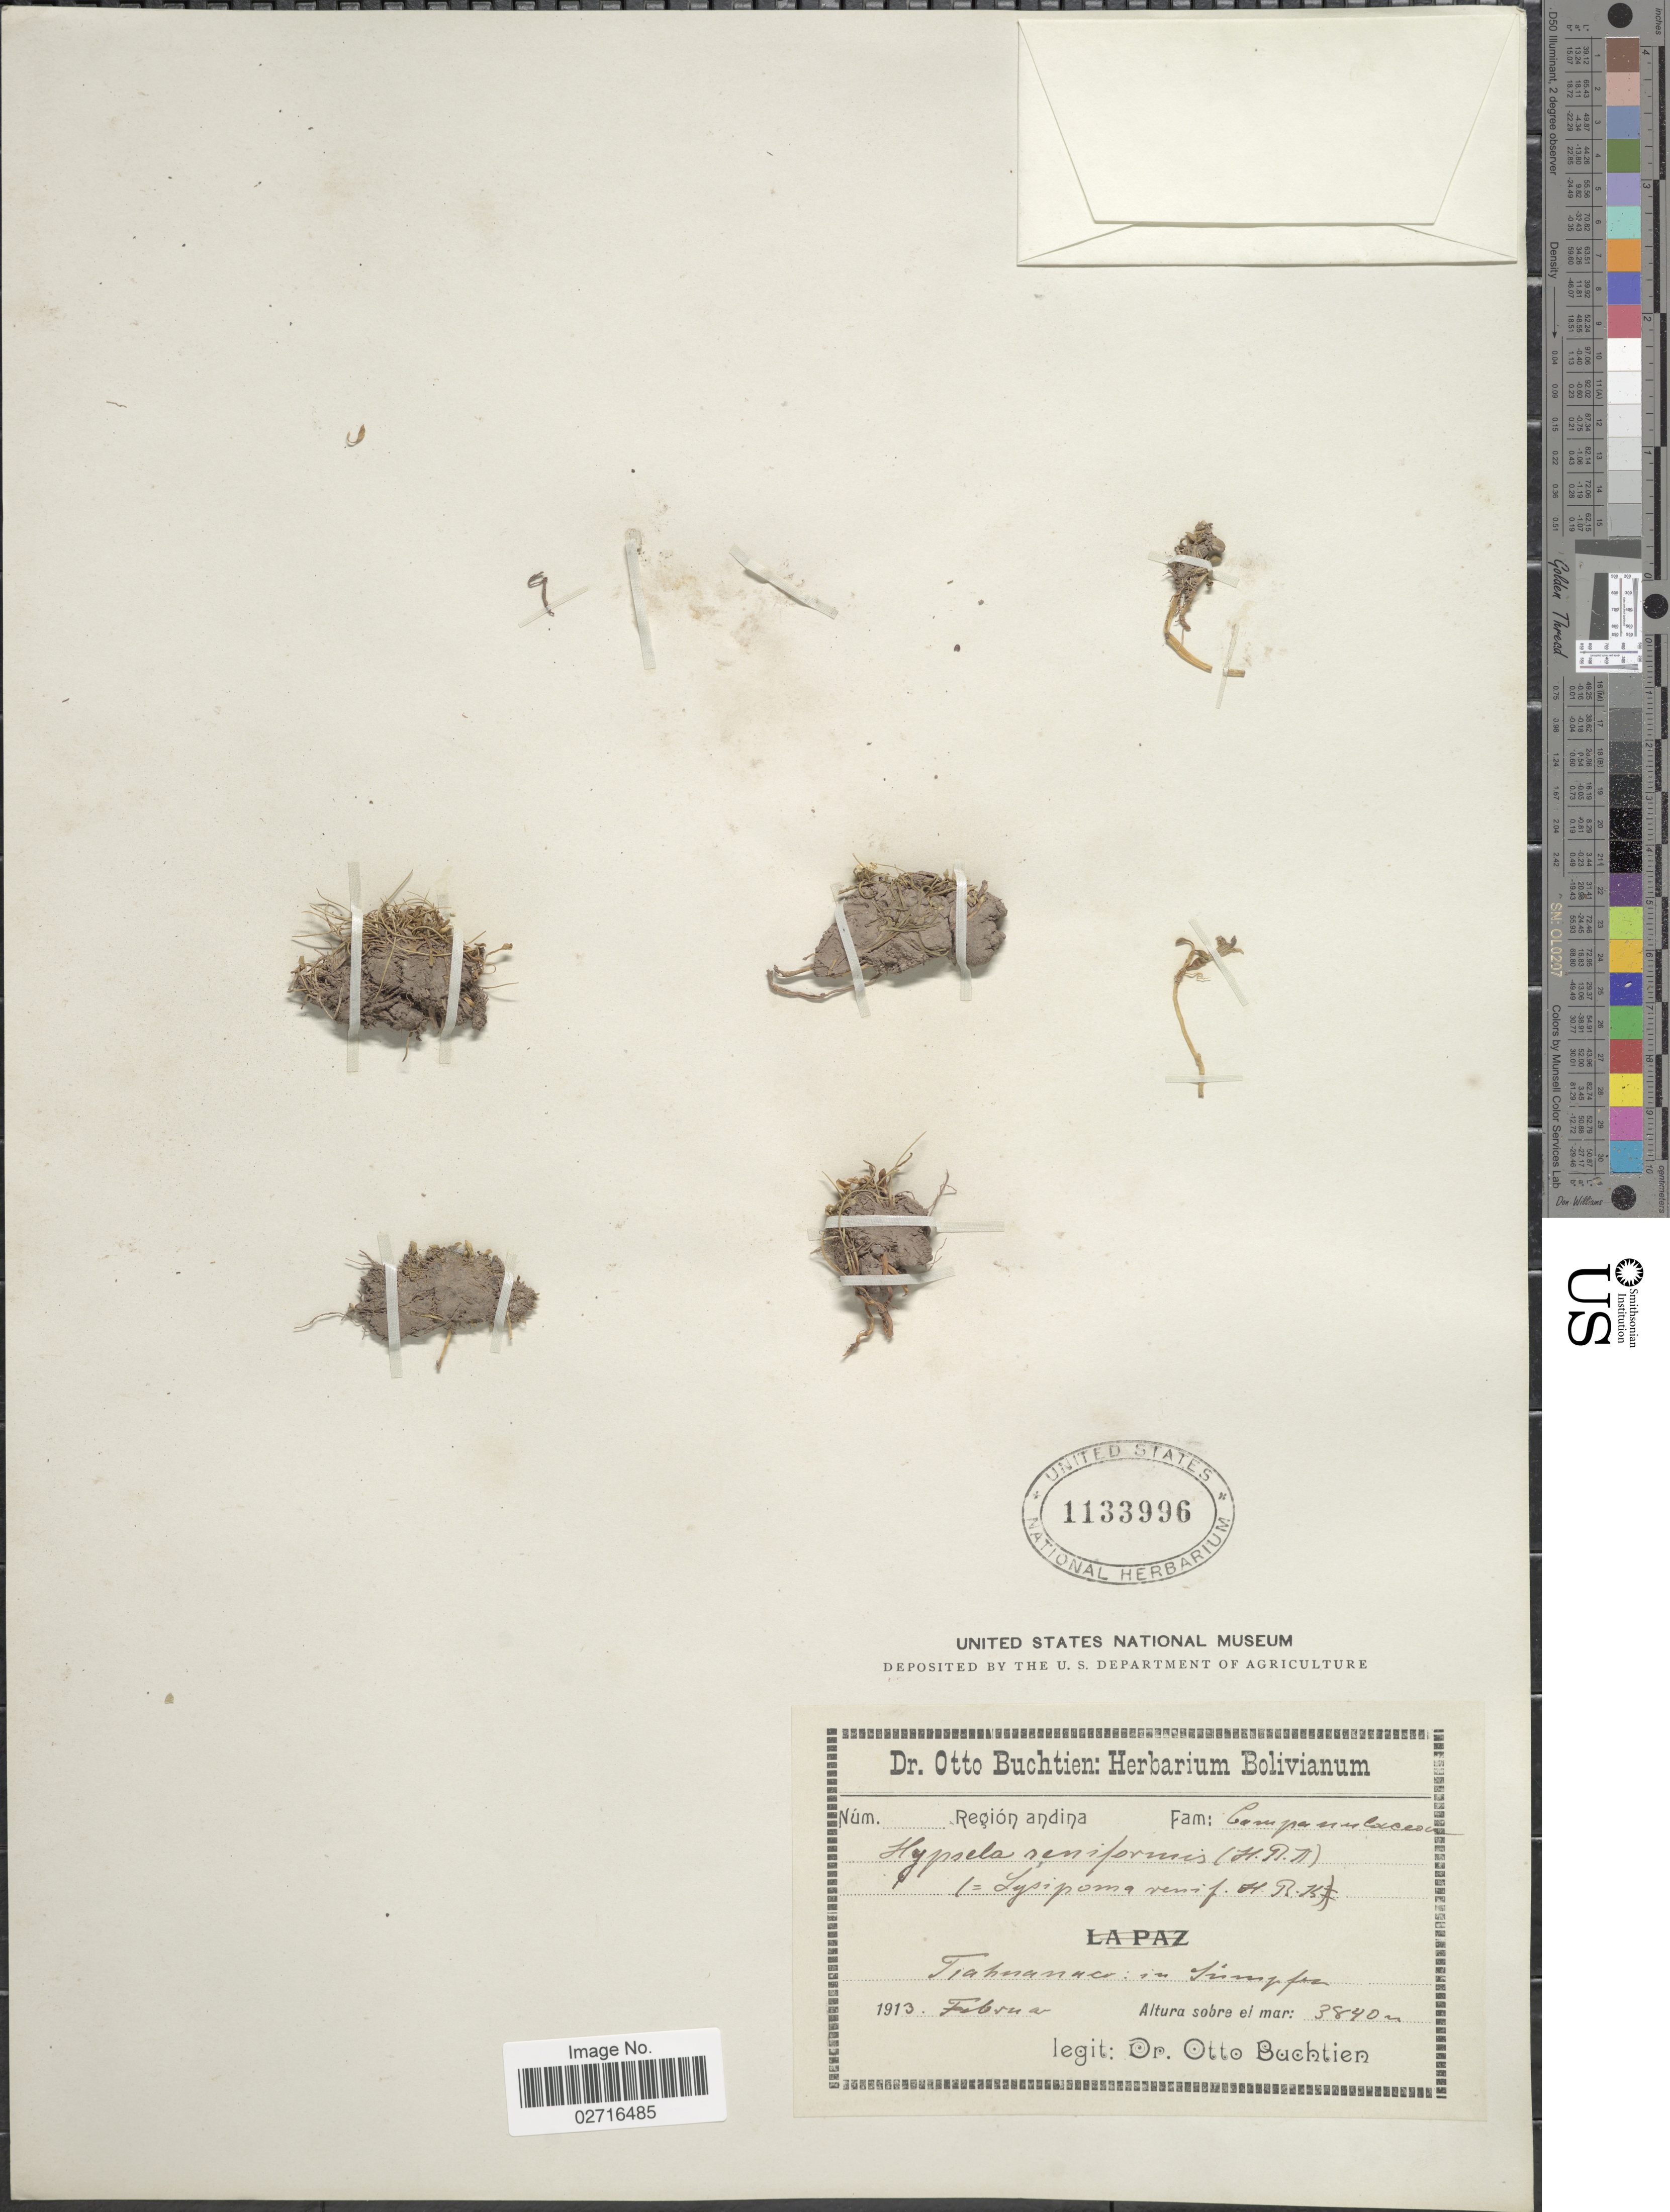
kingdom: Plantae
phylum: Tracheophyta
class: Magnoliopsida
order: Asterales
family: Campanulaceae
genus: Hypsela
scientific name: Hypsela reniformis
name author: (Kunth) C. Presl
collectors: O. Buchtien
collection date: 1913-02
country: Chile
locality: Region andina, Tiahuanaco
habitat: in Sümpfen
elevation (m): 3840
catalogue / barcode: US 1133996